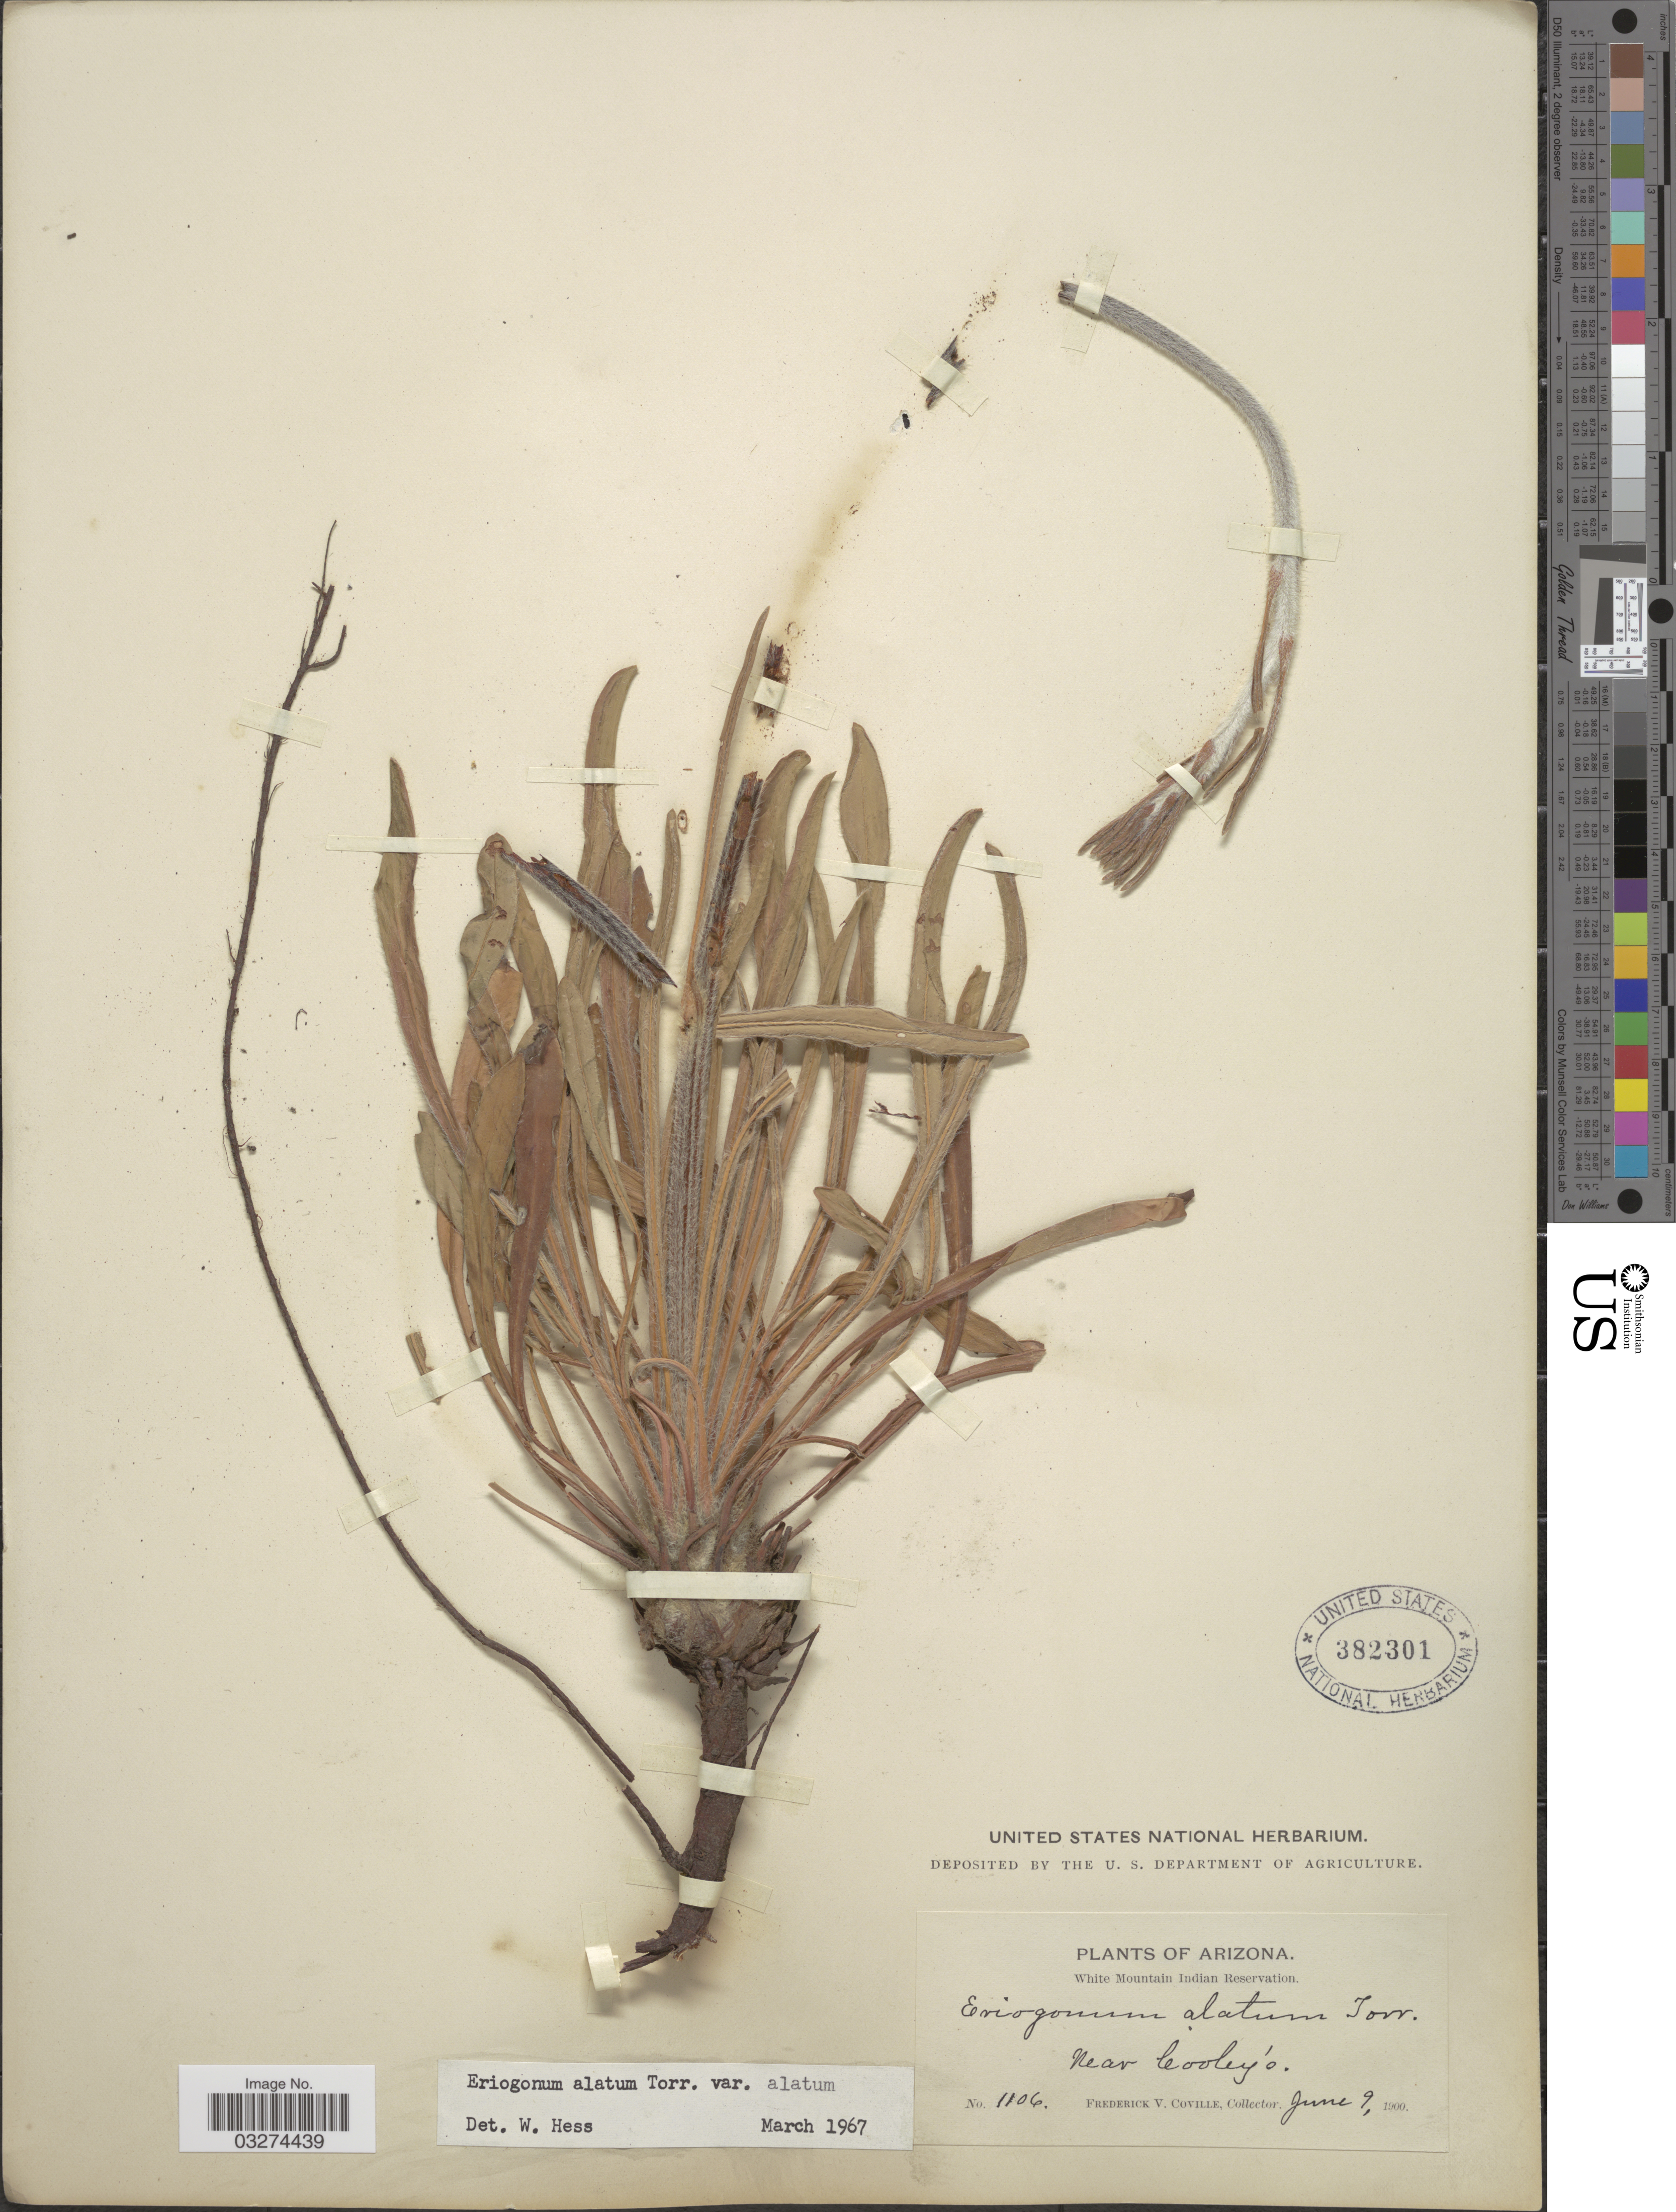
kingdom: Plantae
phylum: Tracheophyta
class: Magnoliopsida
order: Caryophyllales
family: Polygonaceae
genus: Eriogonum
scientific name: Eriogonum alatum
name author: Torr.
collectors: F. V. Coville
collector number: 1106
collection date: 1900-06-09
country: United States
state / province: Arizona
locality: White Mountain Indian Reservation, Near Cooley's.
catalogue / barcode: US 382301